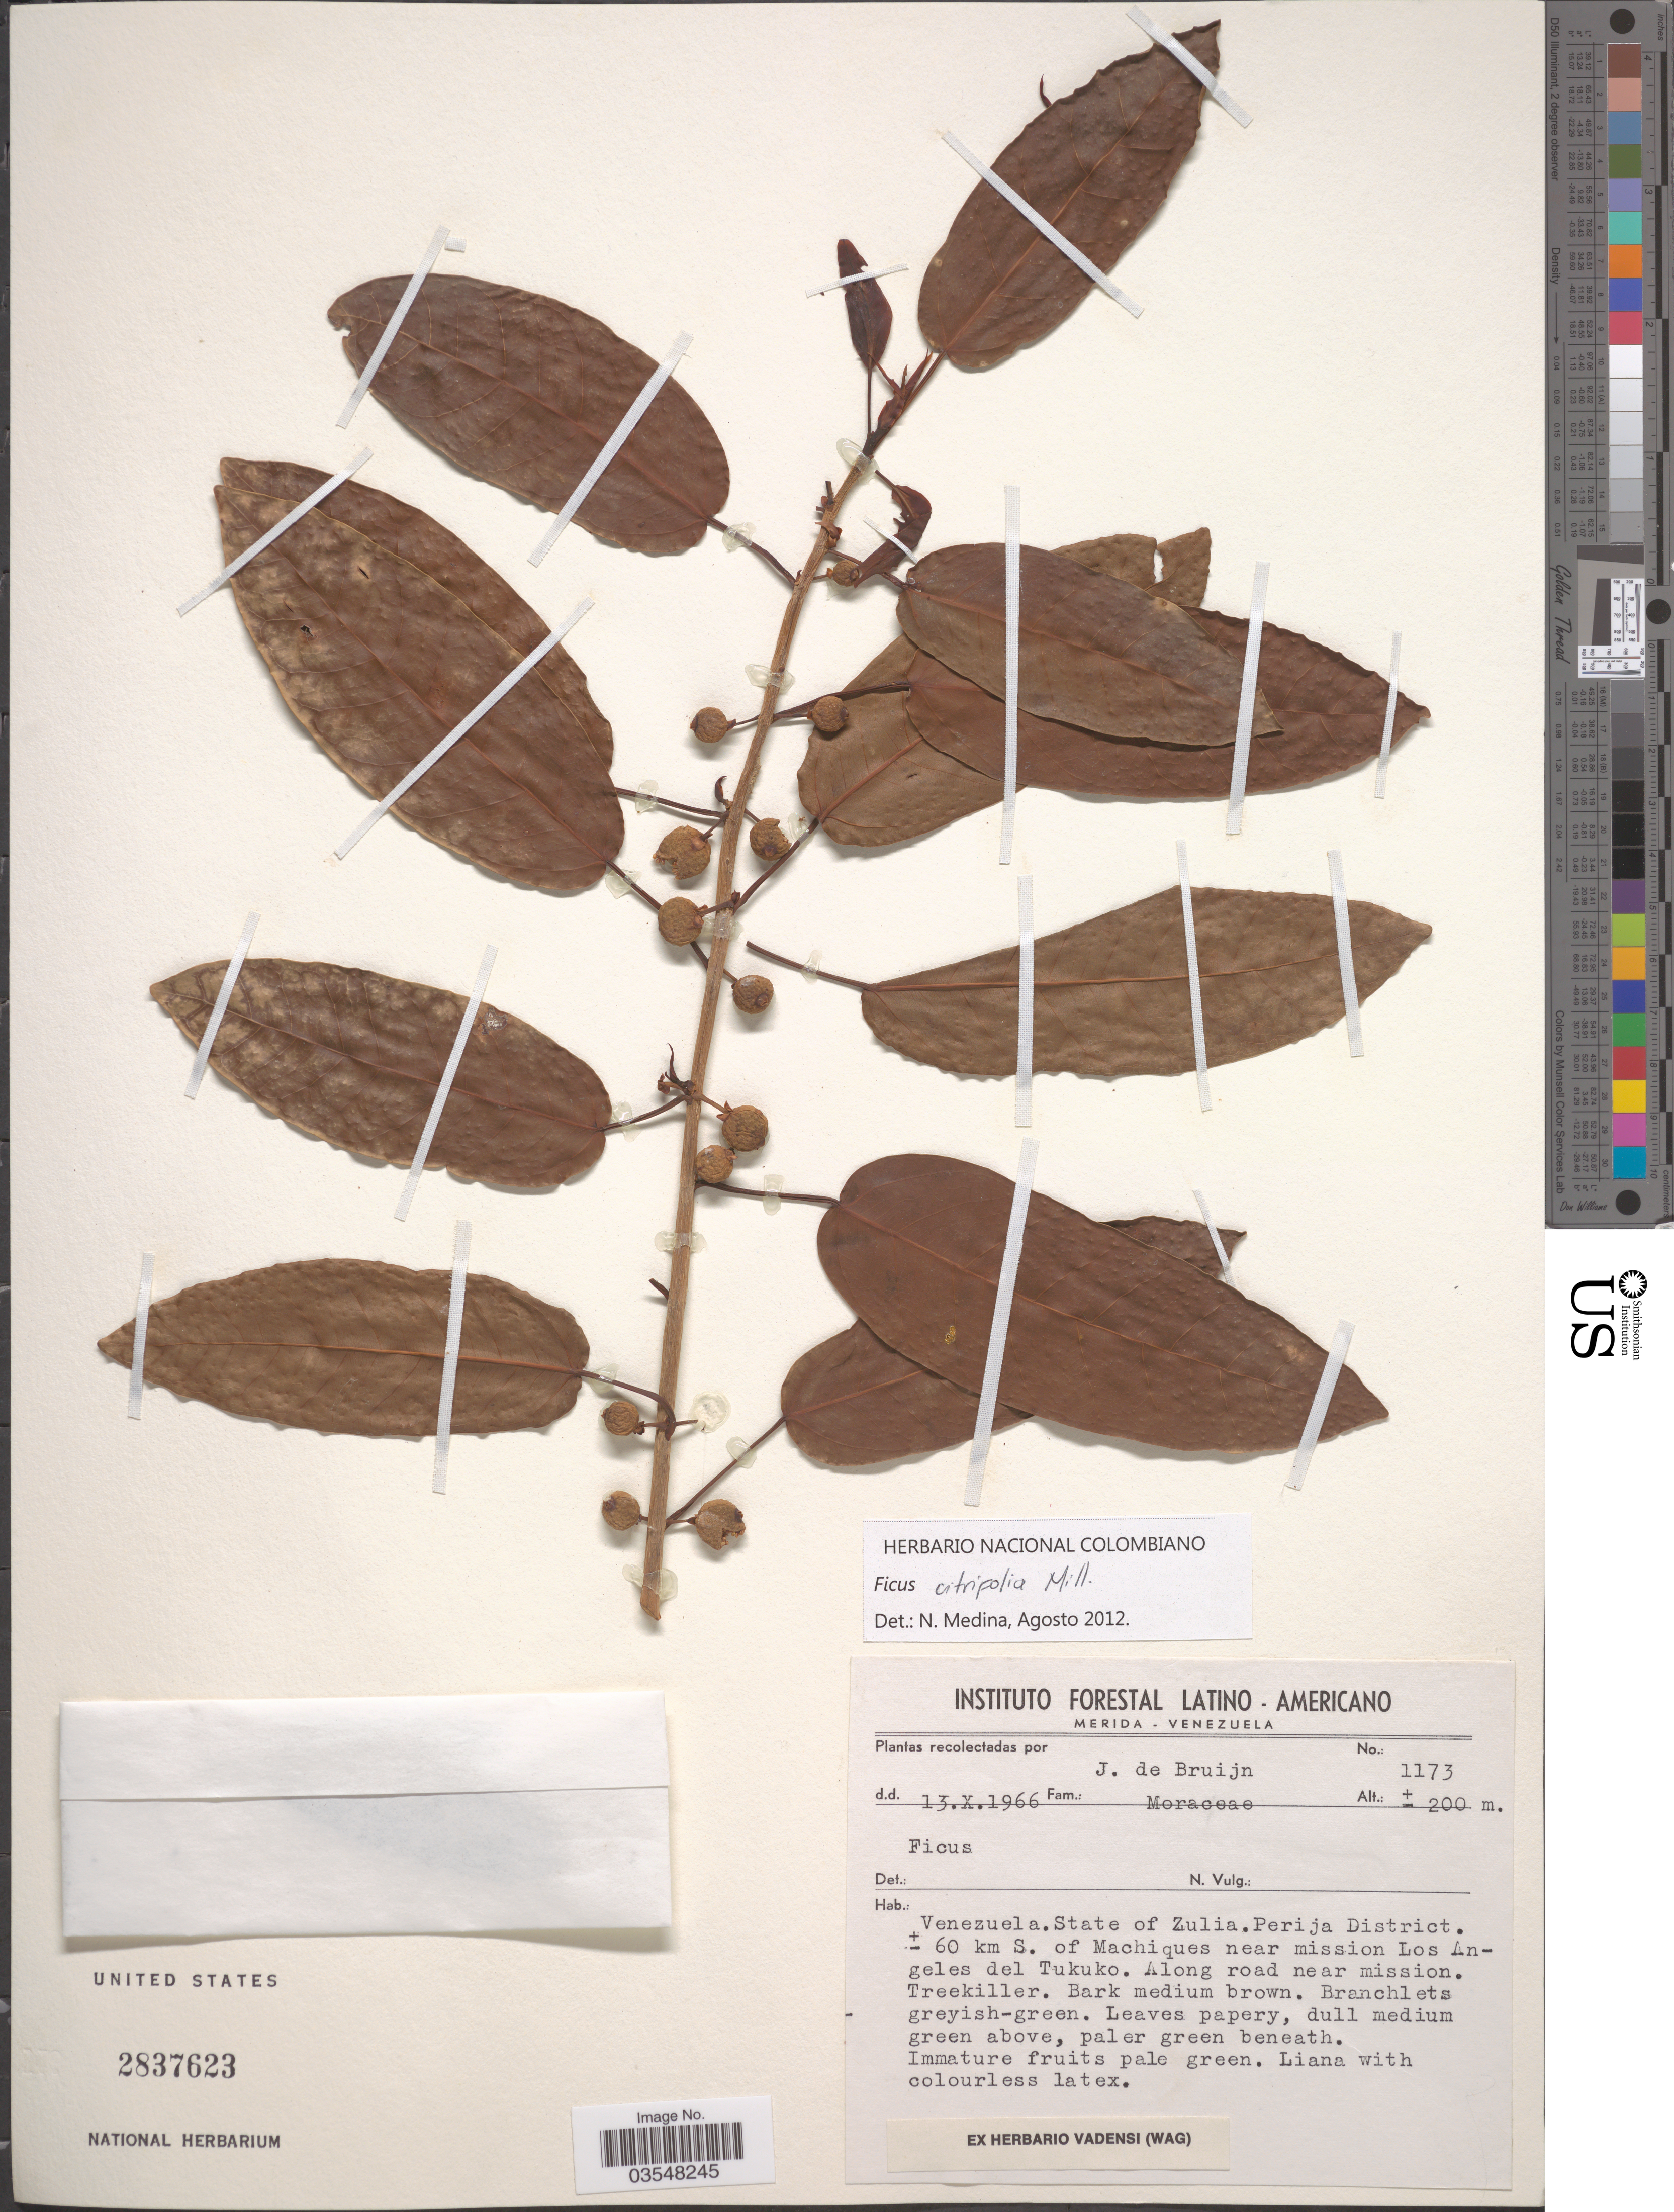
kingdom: Plantae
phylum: Tracheophyta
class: Magnoliopsida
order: Rosales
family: Moraceae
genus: Ficus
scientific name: Ficus citrifolia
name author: Mill.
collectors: J. Bruijn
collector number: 1173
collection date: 1966-10-13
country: Venezuela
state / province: Zulia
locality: Perija District. ± 60 km S. of Machiques near mission Los Angeles del Tukuko. Along road near mission.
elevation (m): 200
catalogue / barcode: US 2837623